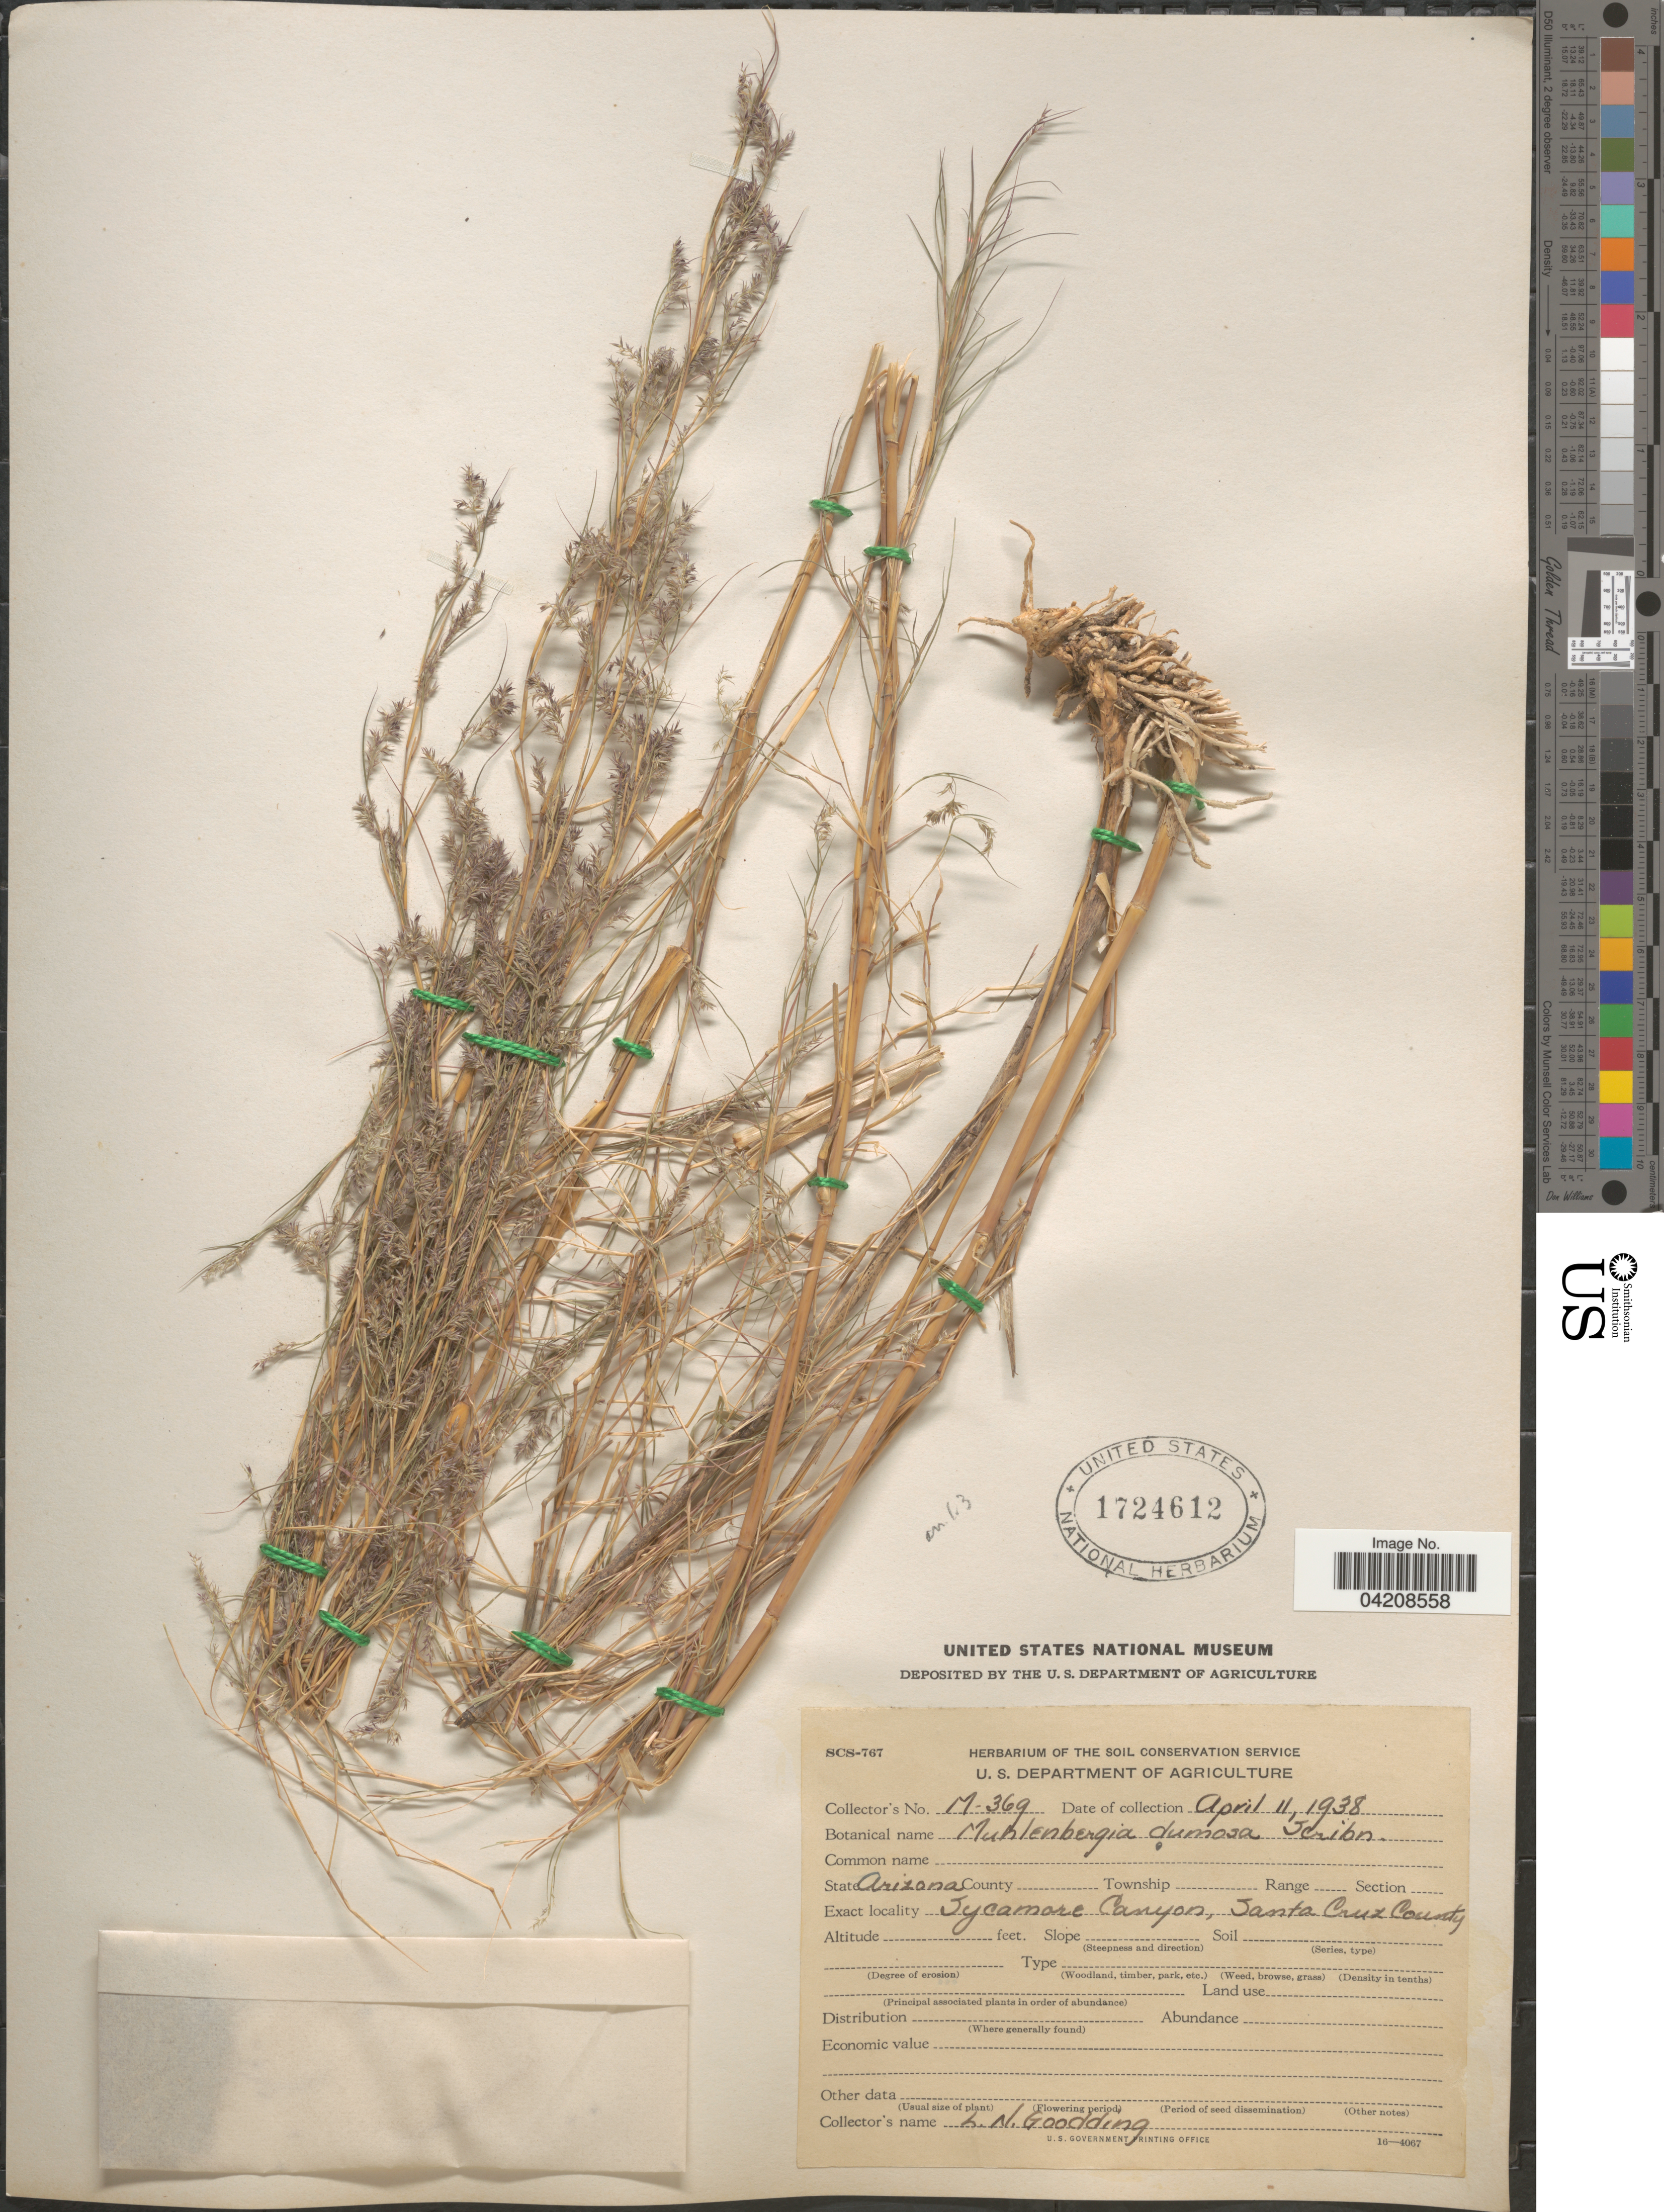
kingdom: Plantae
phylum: Tracheophyta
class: Liliopsida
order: Poales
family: Poaceae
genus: Muhlenbergia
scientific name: Muhlenbergia dumosa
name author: Scribn. ex Vasey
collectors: L. N. Goodding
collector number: M-369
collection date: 1938-04-11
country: United States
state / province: Arizona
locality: Sycamore Canyon, Santa Cruz County.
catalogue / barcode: US 1724612